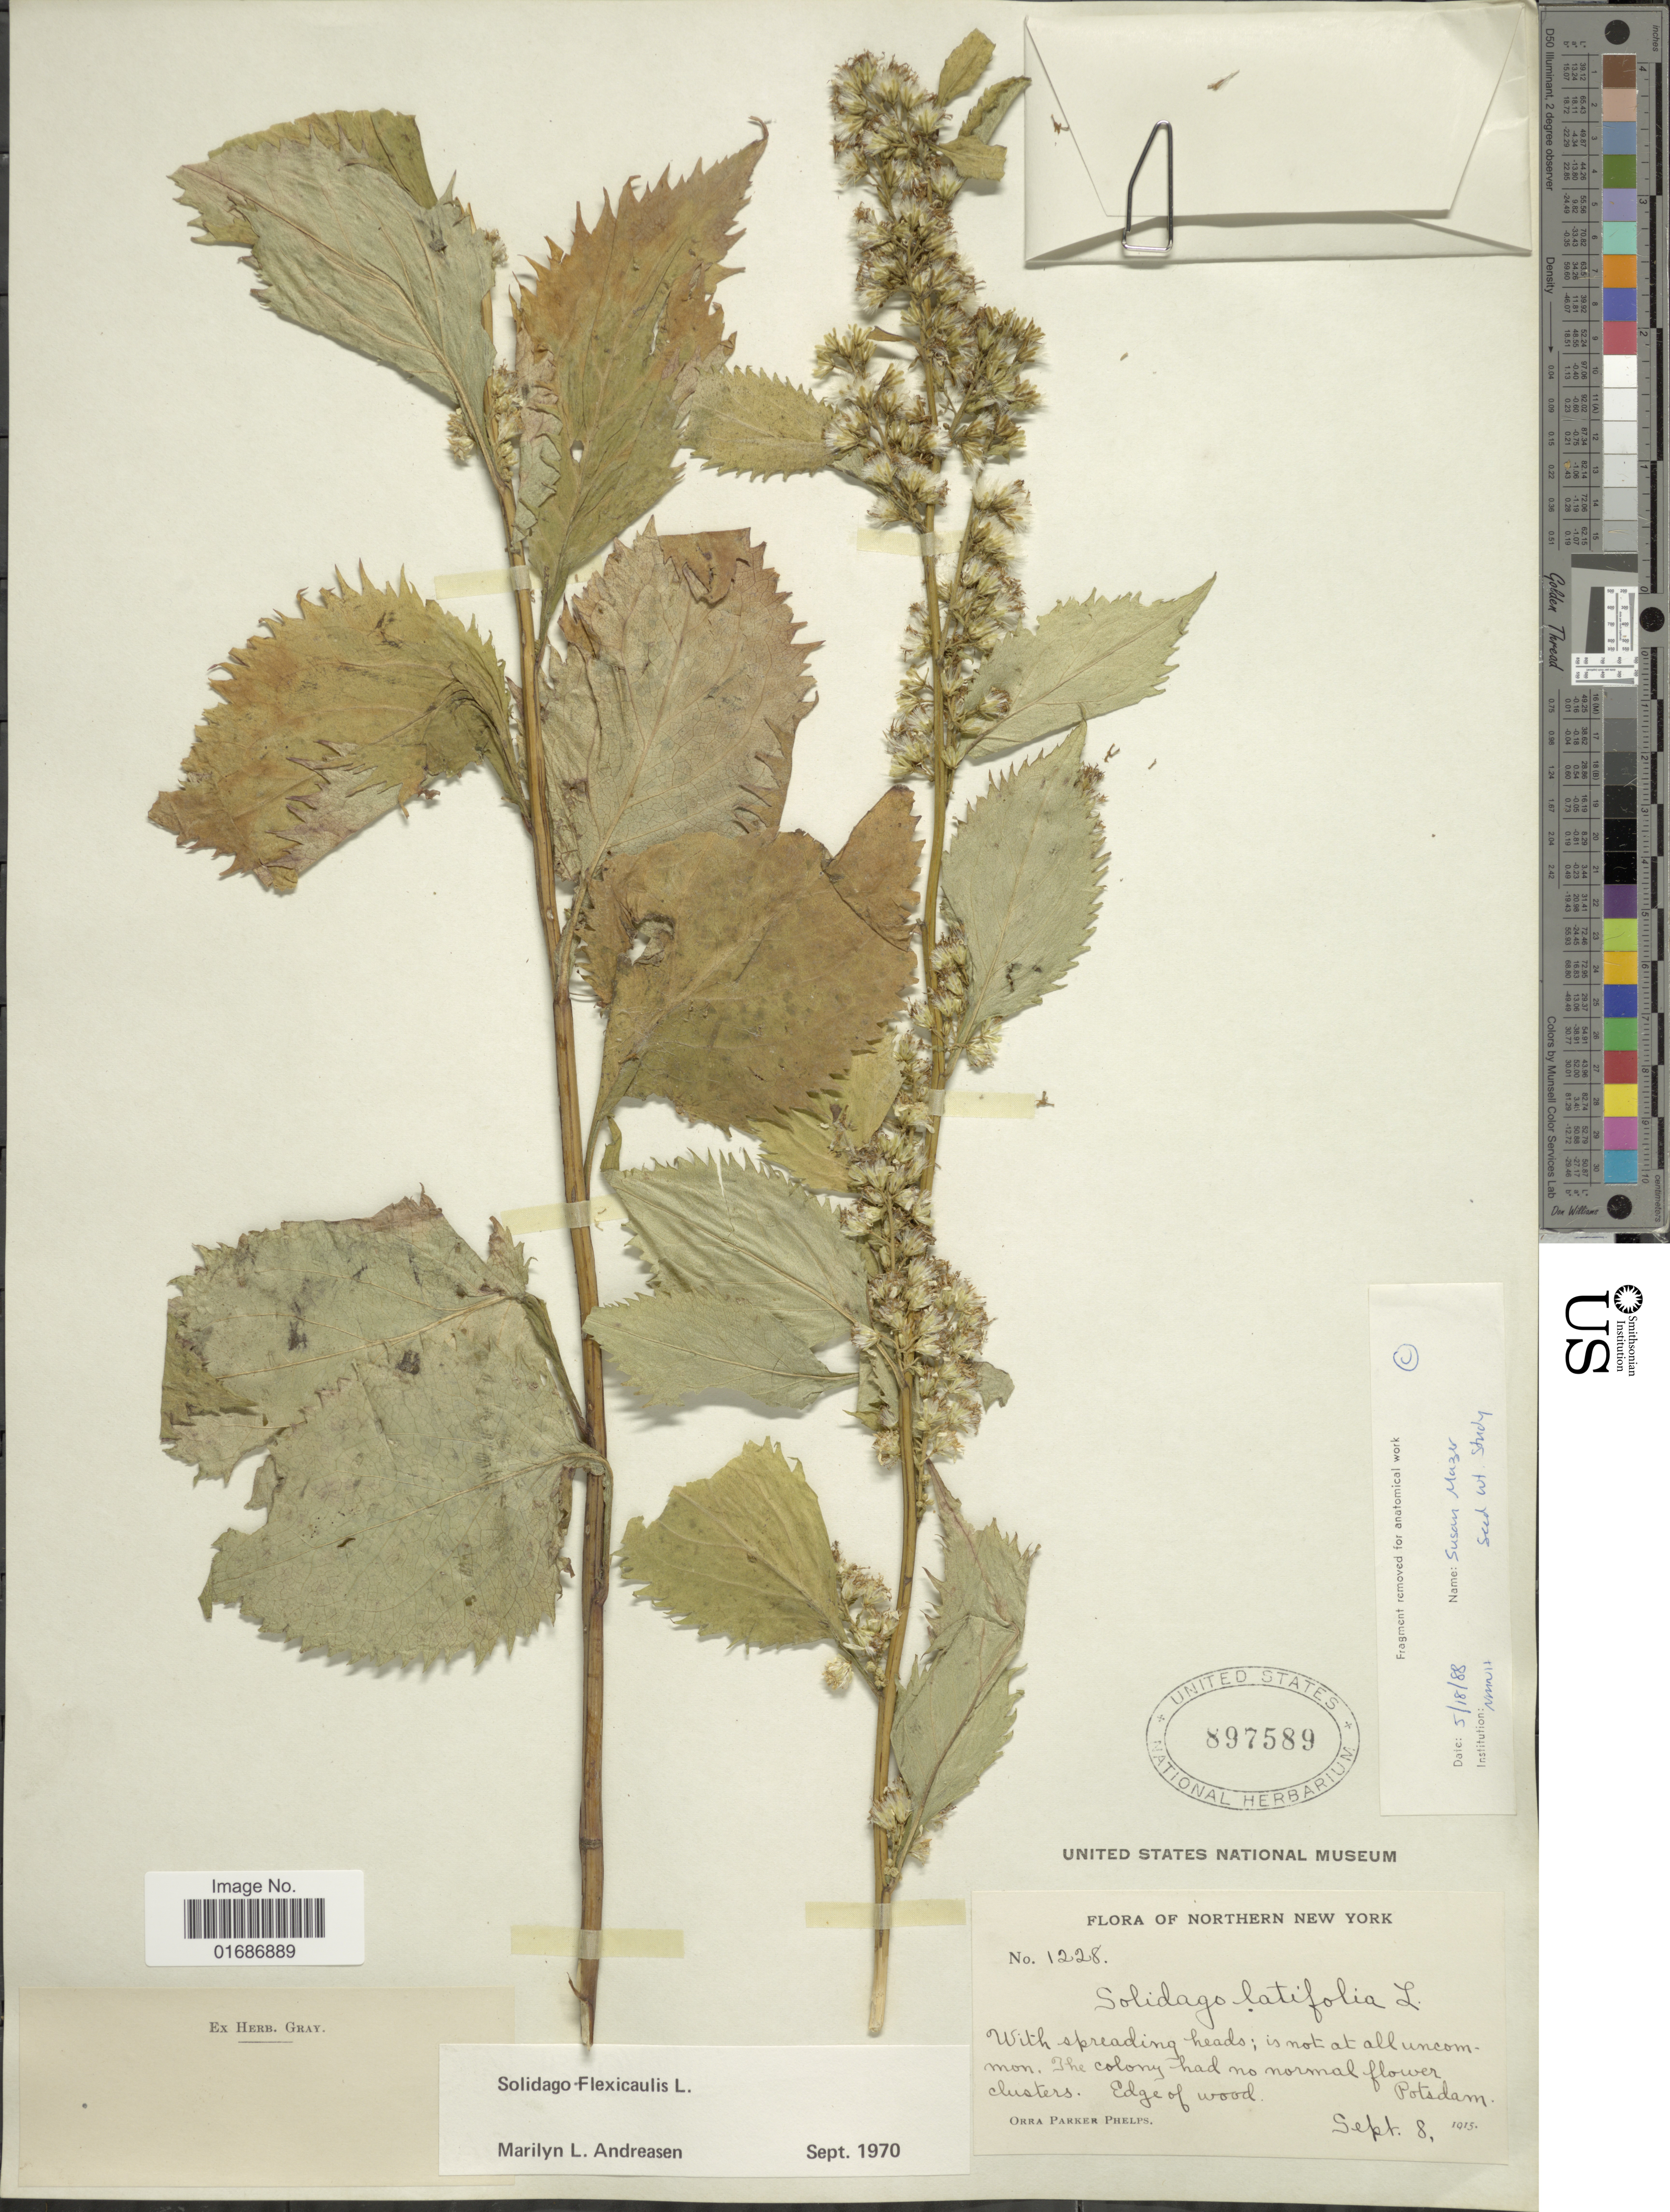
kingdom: Plantae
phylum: Tracheophyta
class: Magnoliopsida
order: Asterales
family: Asteraceae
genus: Solidago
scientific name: Solidago flexicaulis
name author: L.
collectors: O. P. Phelps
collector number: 1228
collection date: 1915-09-08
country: United States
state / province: New York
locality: Northern New York, Edge of wood, Postdam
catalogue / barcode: US 897589